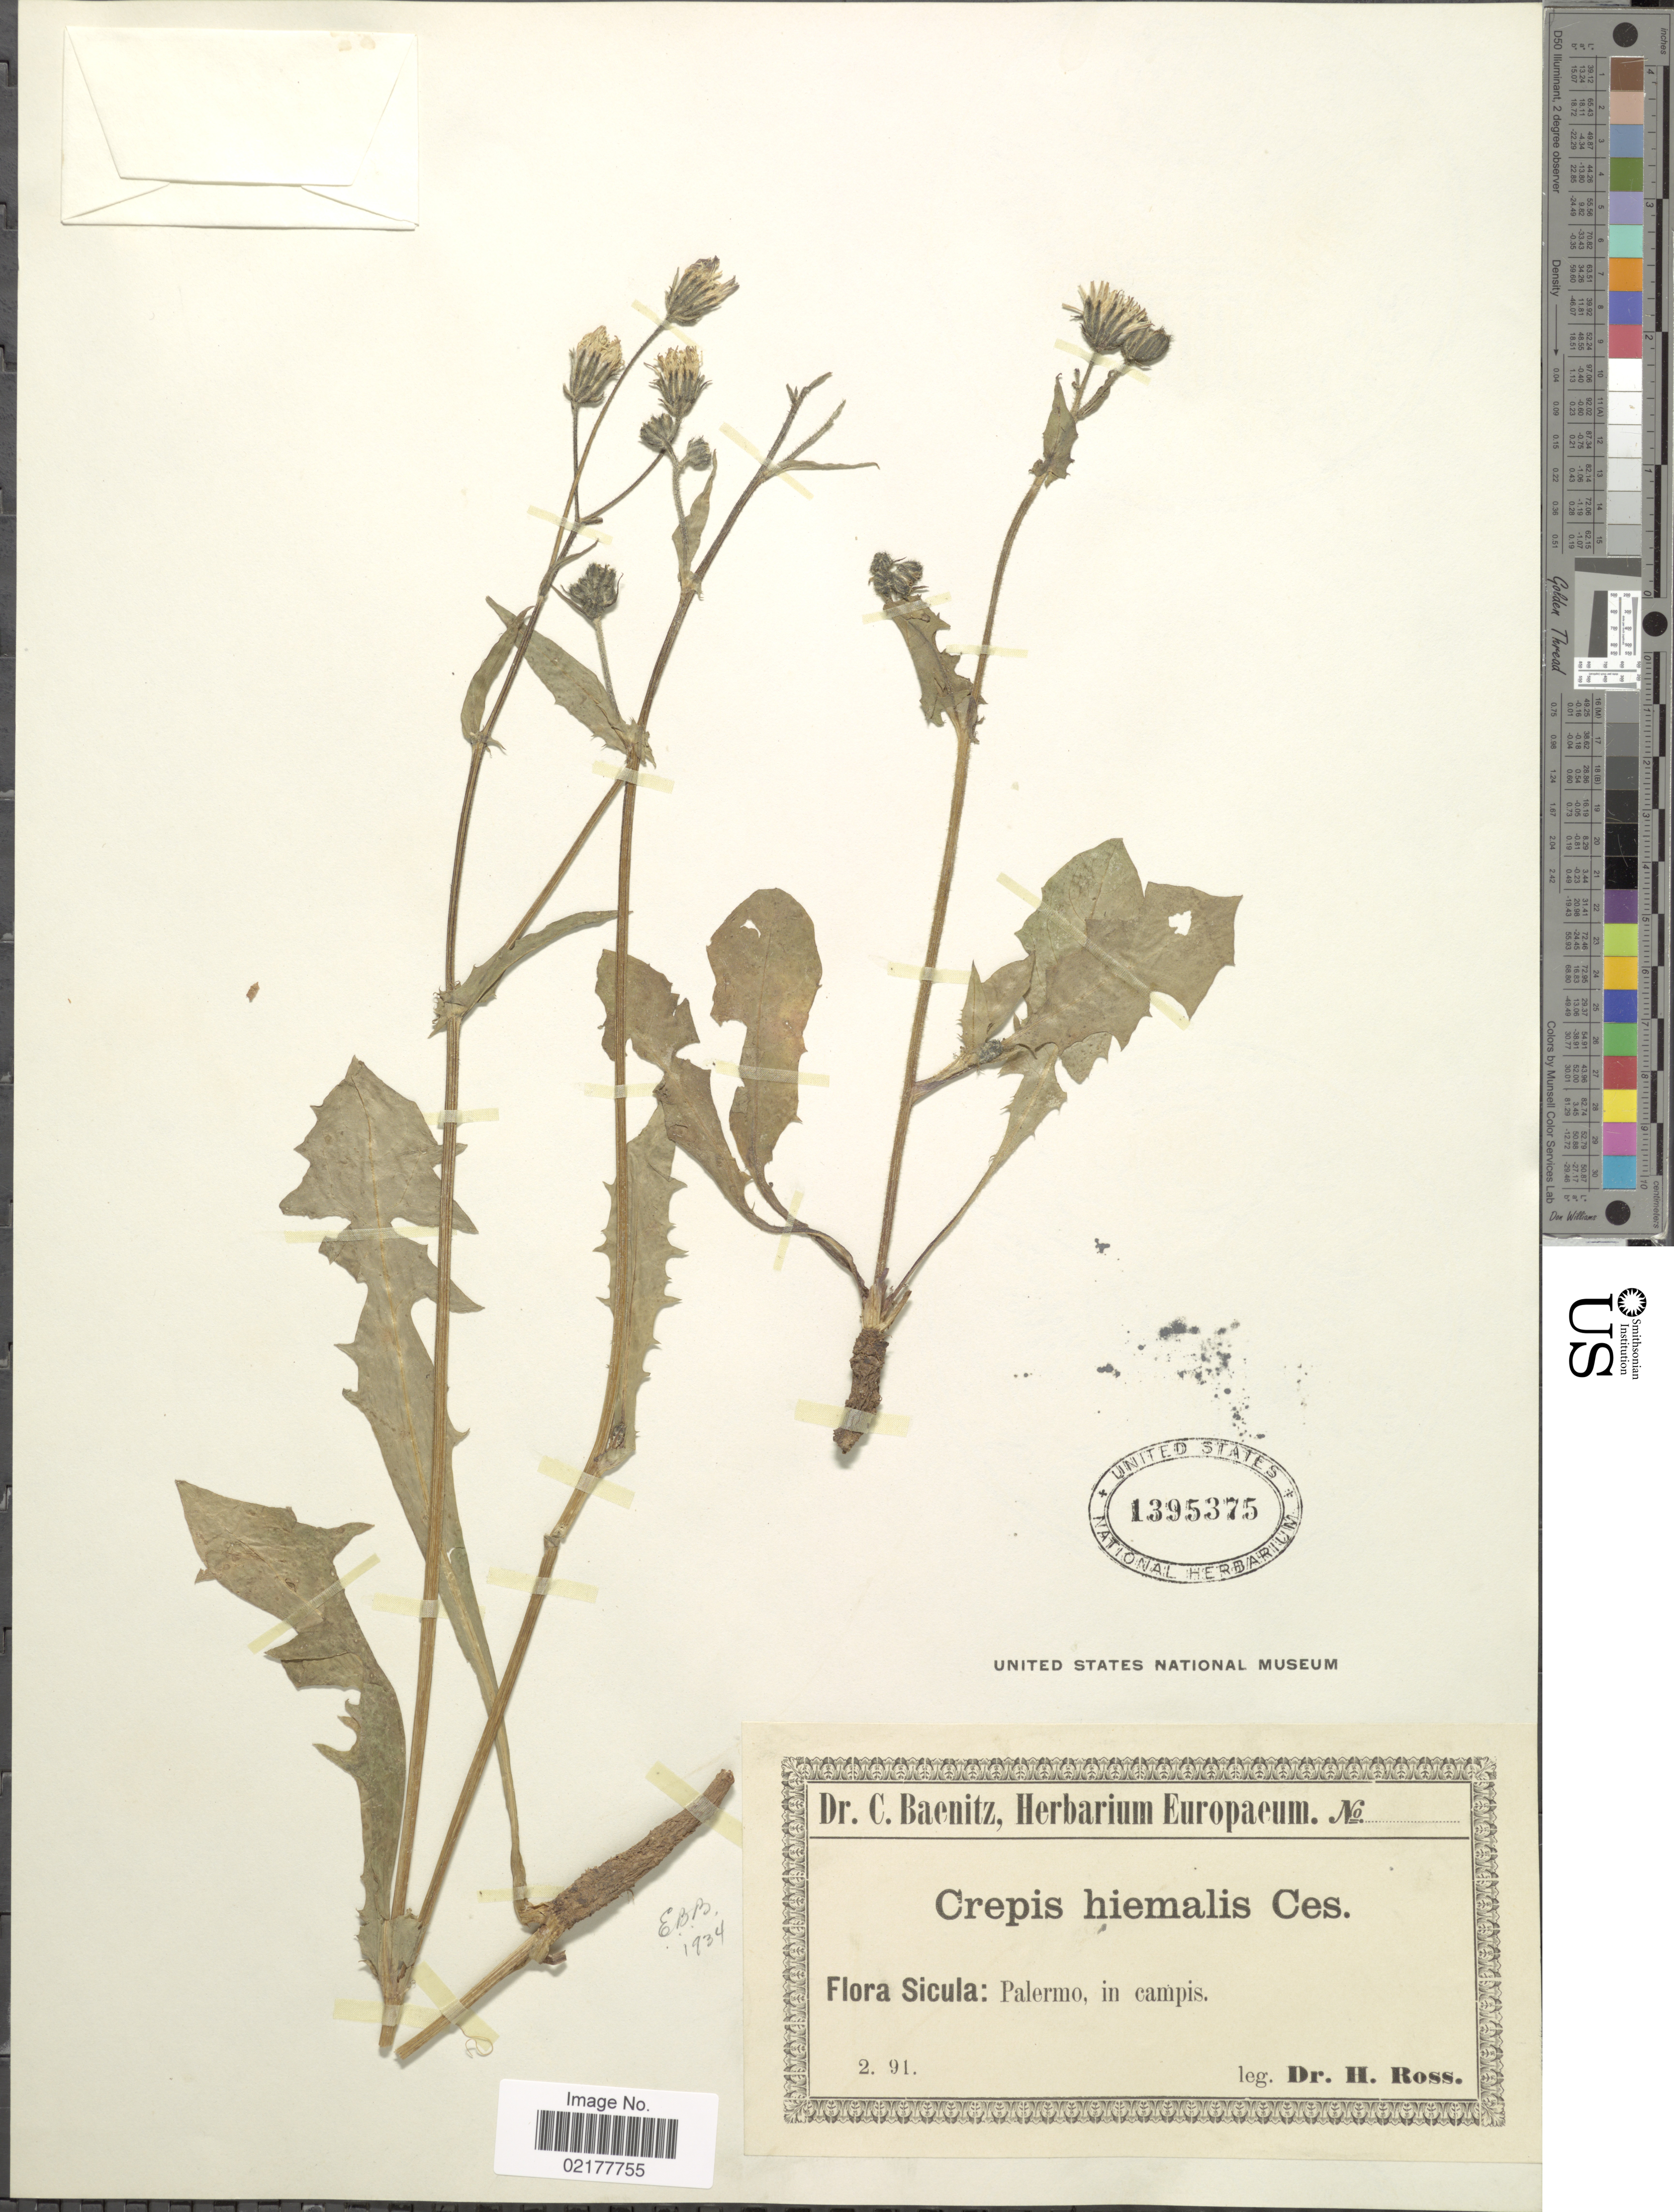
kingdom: Plantae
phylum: Tracheophyta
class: Magnoliopsida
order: Asterales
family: Asteraceae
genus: Crepis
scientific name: Crepis vesicaria subsp. hyemalis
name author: (Biv.) Babc.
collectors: H. Ross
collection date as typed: Transcribed d/m/y: /2/91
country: Italy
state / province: Siciliana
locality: Sicula: Palermo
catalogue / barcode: US 1395375